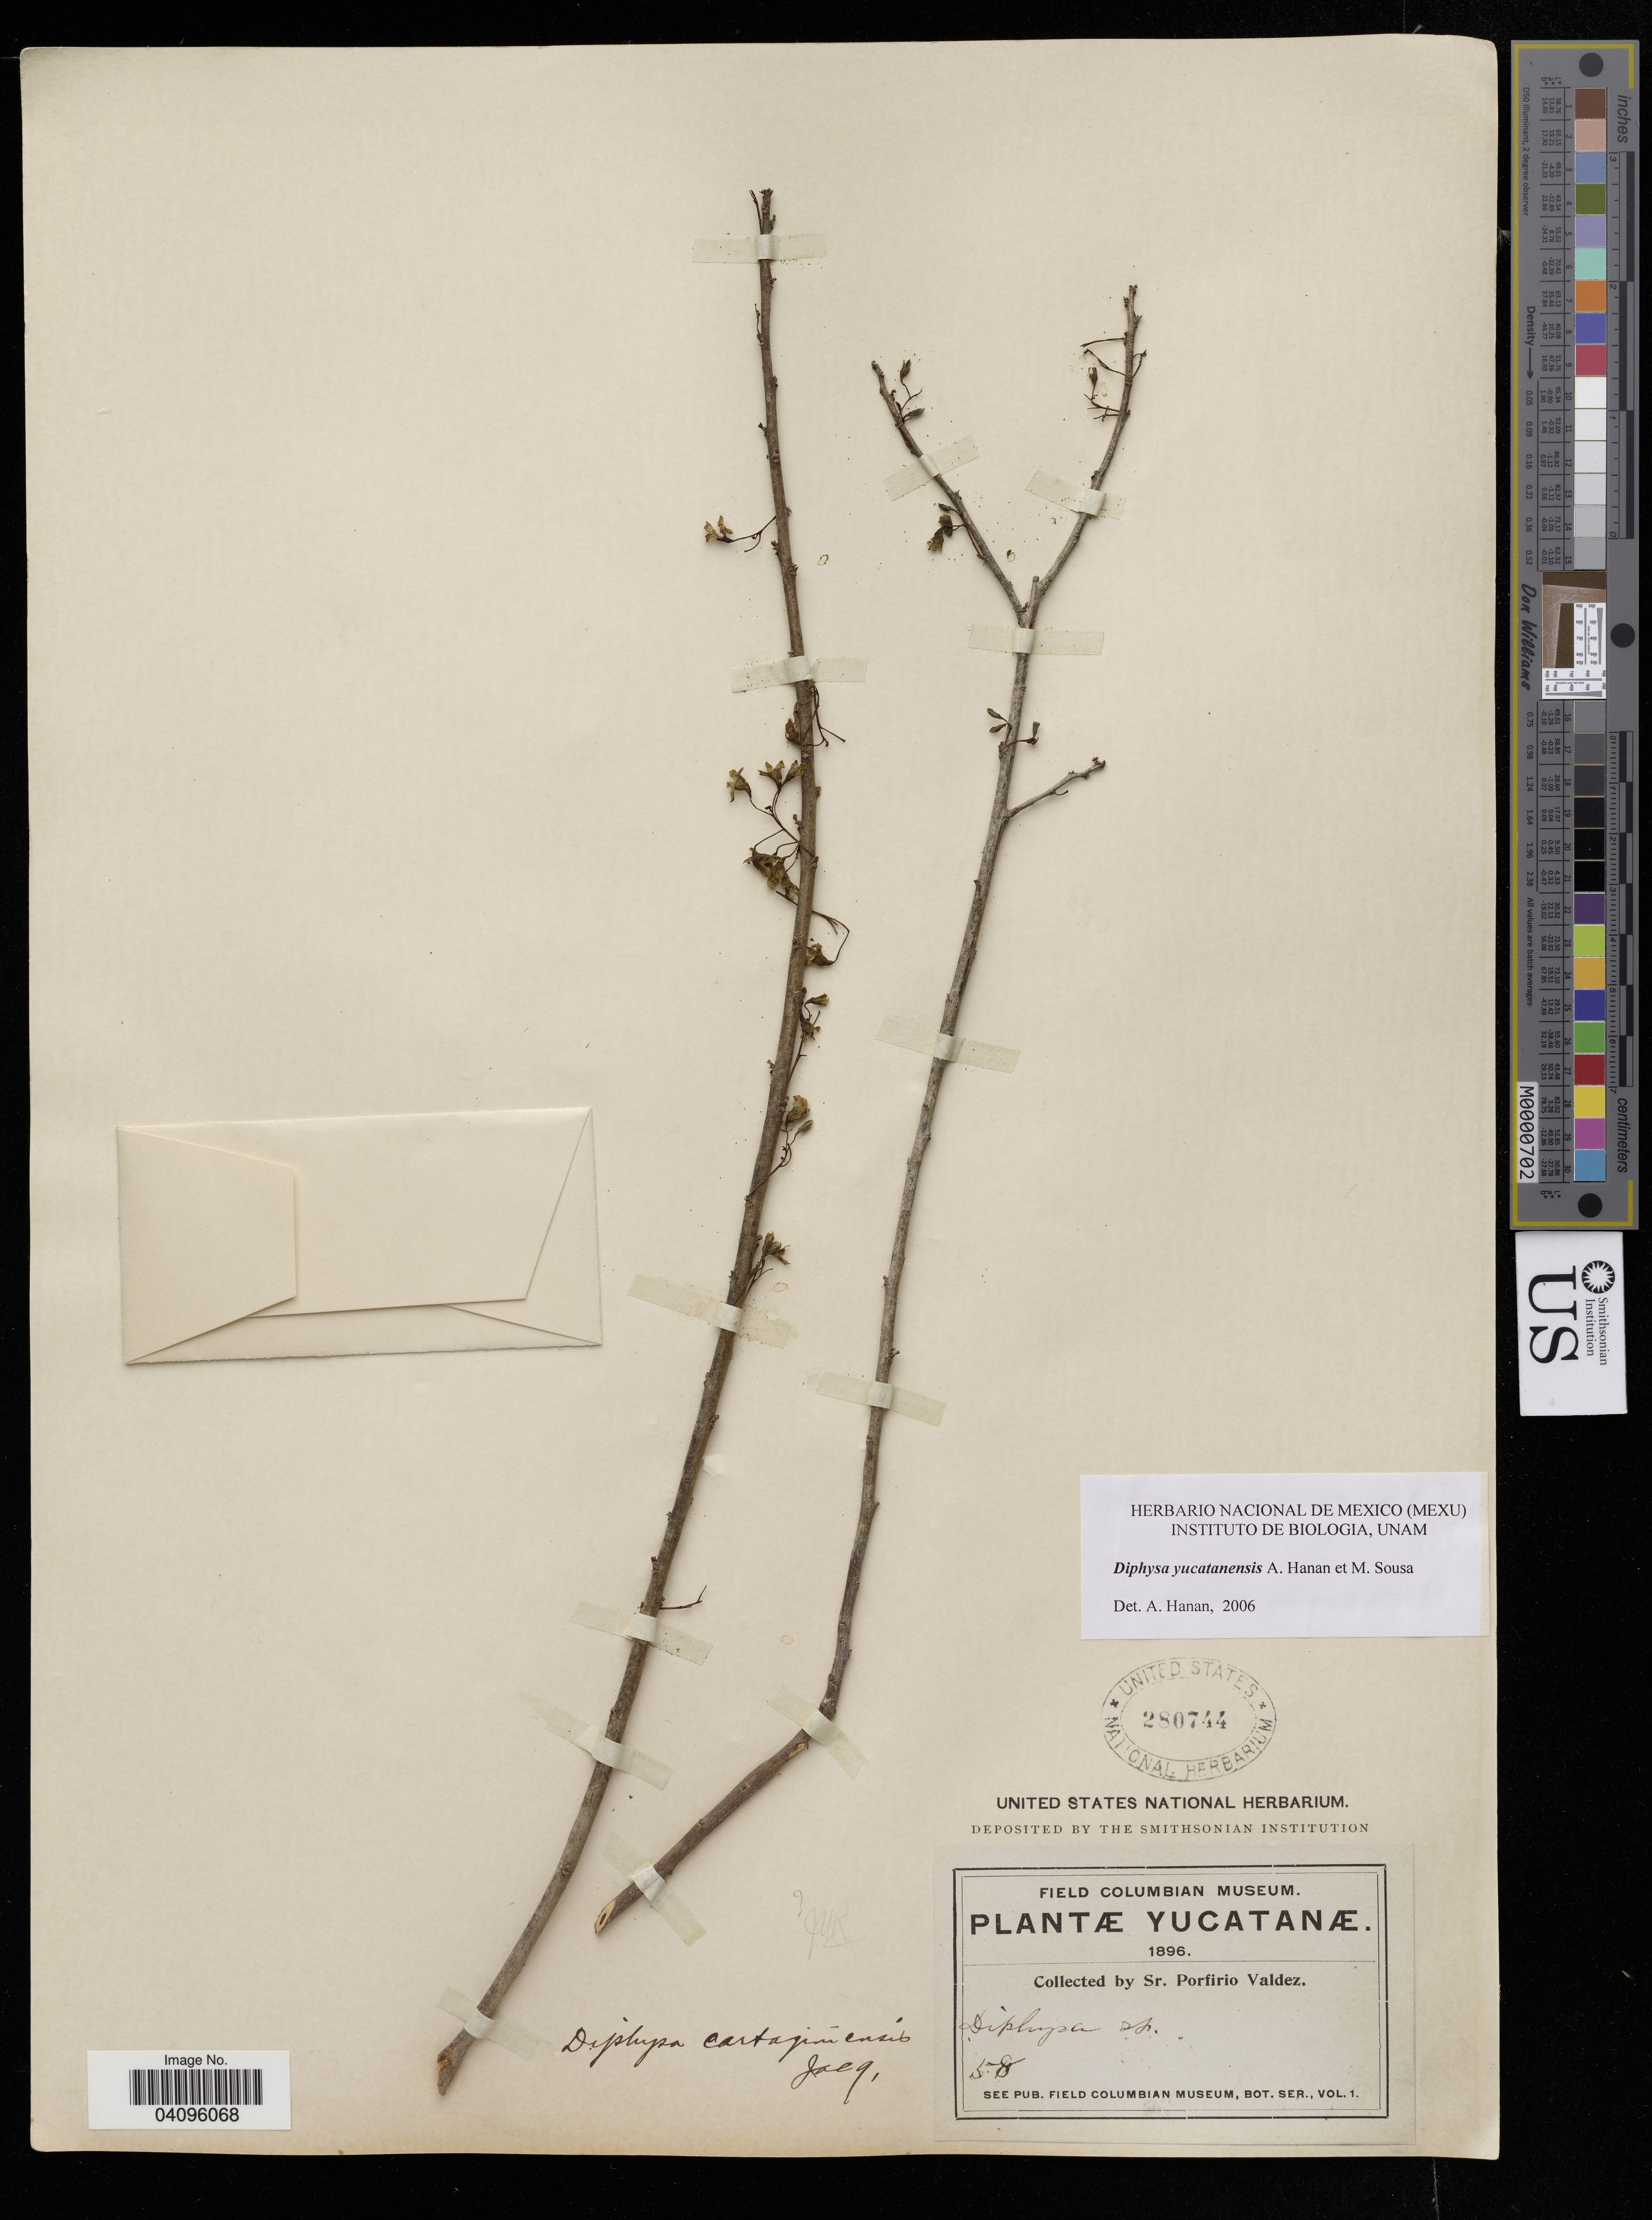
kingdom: Plantae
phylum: Tracheophyta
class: Magnoliopsida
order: Fabales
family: Fabaceae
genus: Diphysa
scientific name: Diphysa yucatanensis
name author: Hanan-Alipi & M. Sousa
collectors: P. Valdez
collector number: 58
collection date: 1896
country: Mexico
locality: Yucatan.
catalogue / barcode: US 280744